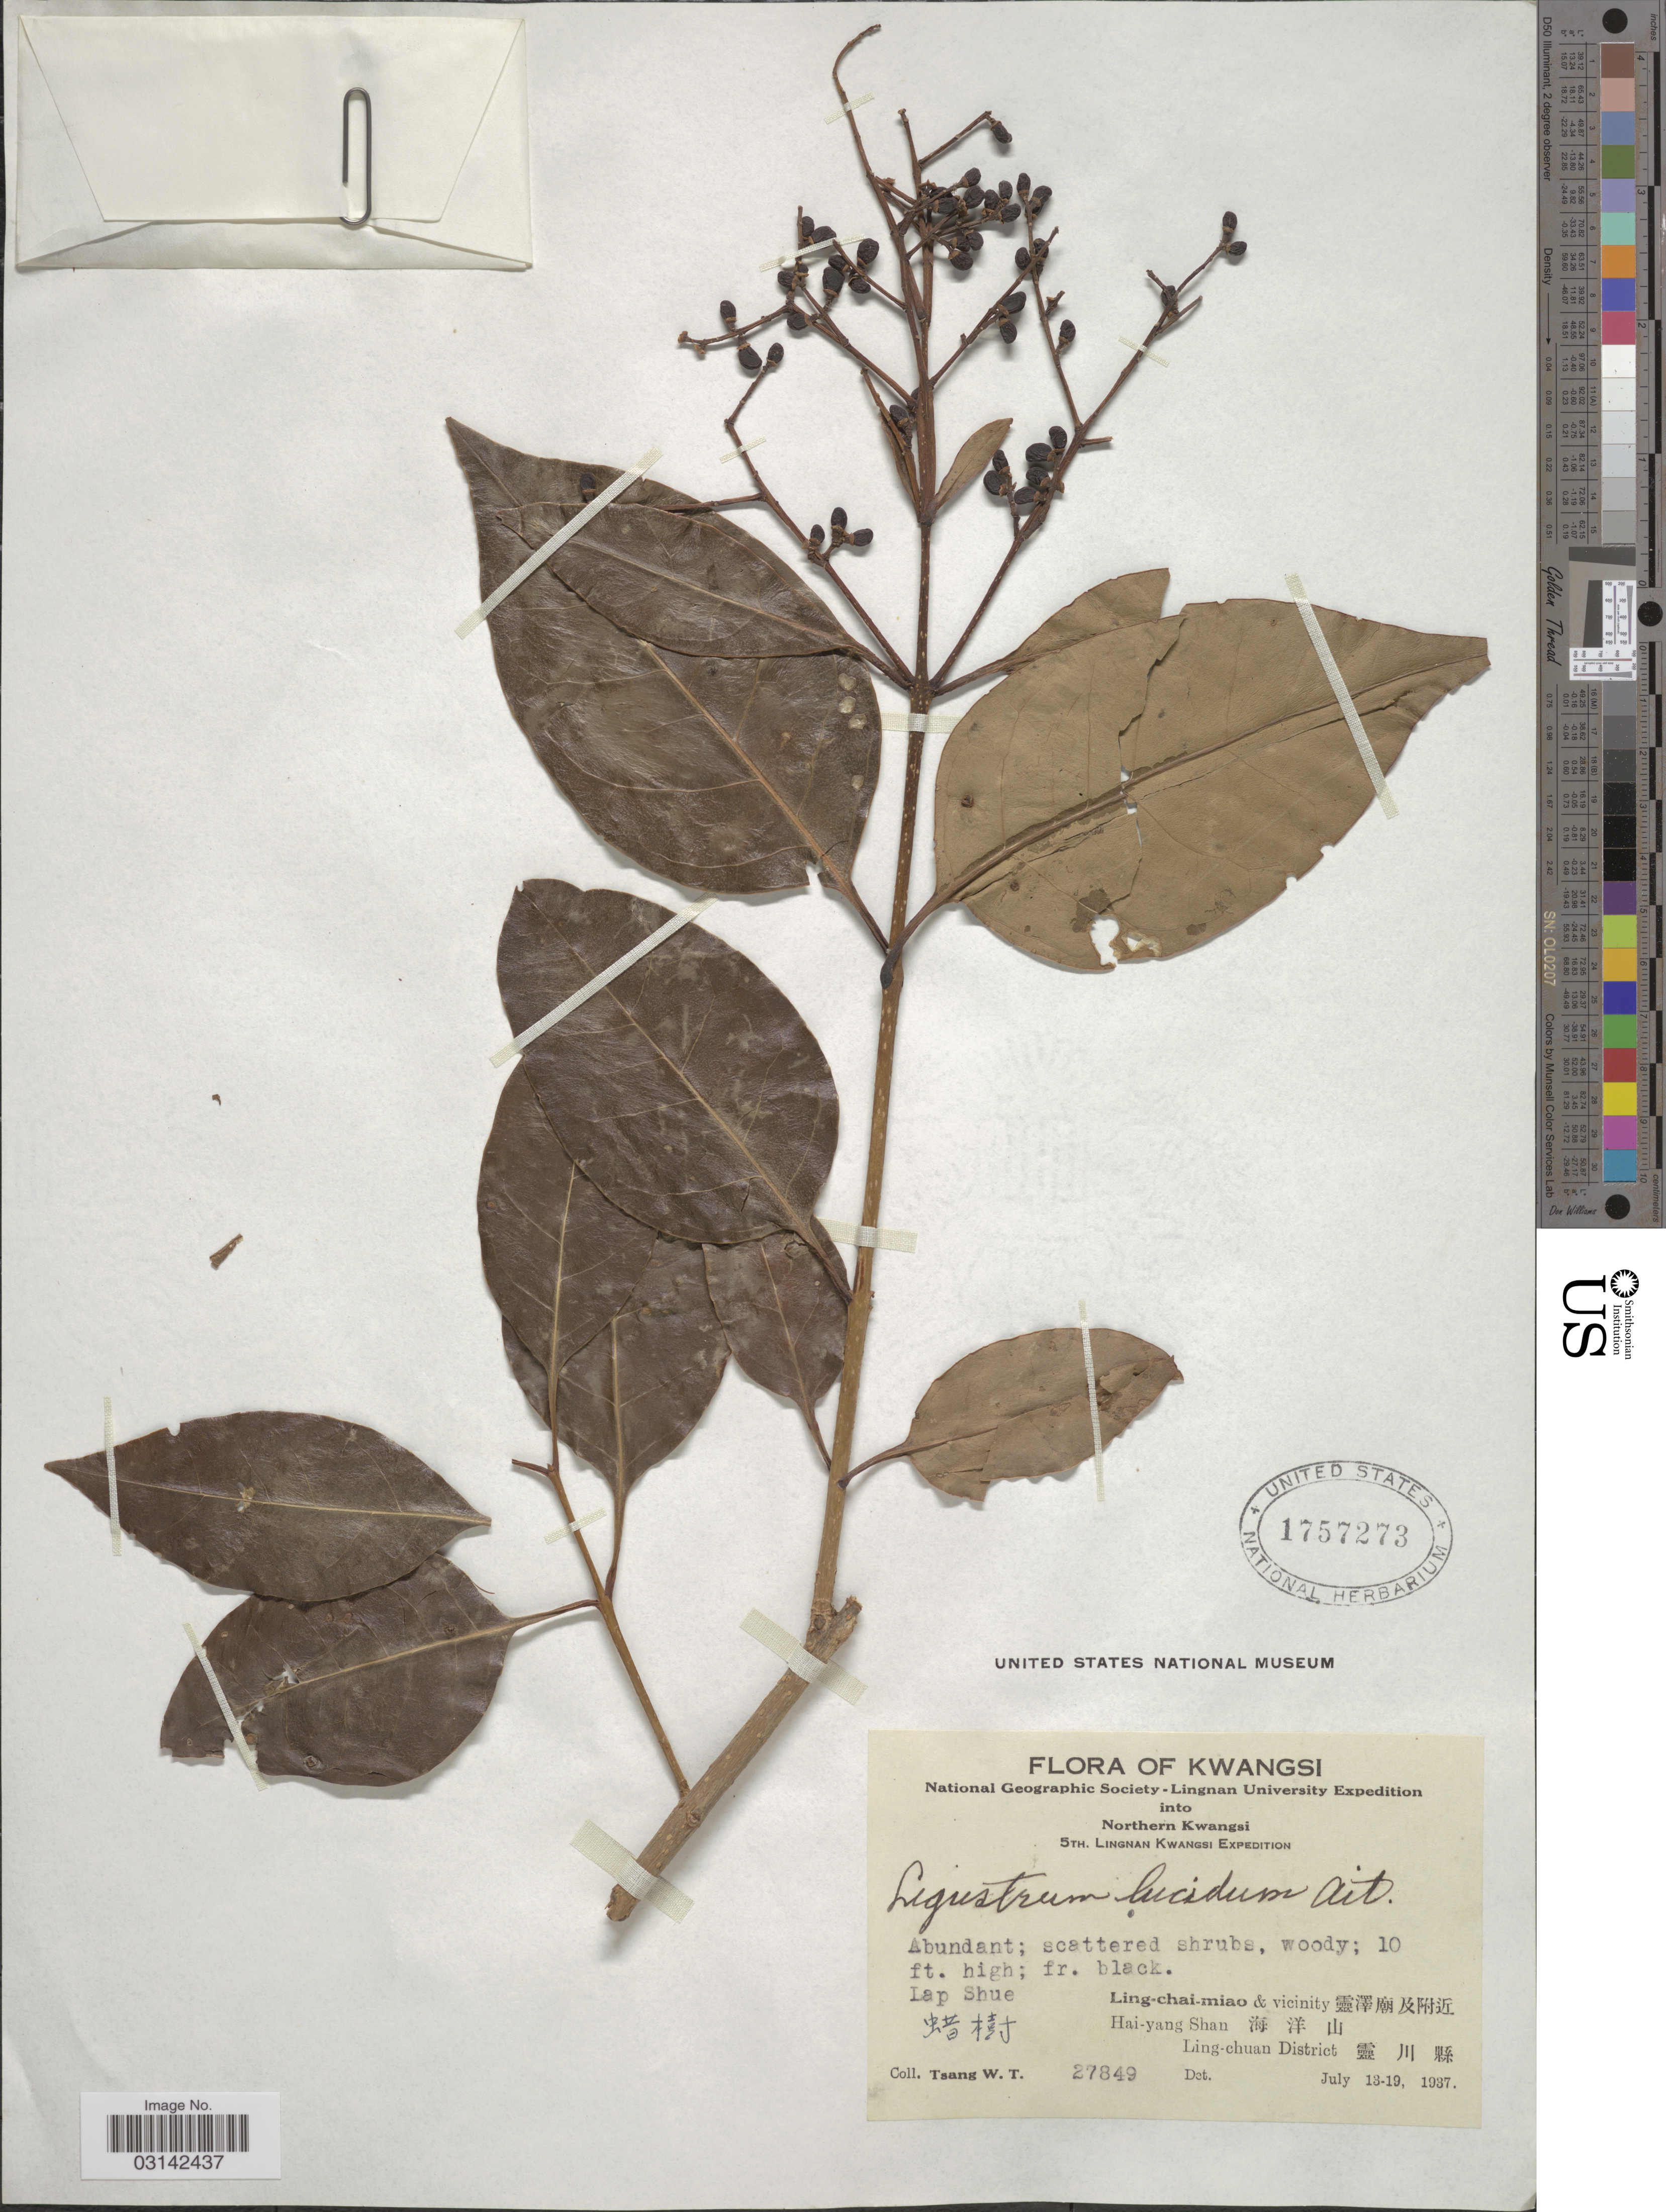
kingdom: Plantae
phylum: Tracheophyta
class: Magnoliopsida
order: Lamiales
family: Oleaceae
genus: Ligustrum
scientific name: Ligustrum lucidum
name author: W.T. Aiton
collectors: W. T. Tsang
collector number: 27849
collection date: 1937-07-13/1937-07-19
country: China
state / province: Guangxi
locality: Kwangsi, Northern Kwangsi. Lap Shue. Ling-chai-miao & vicinity, Hai-yang Shan, Ling-chuan District.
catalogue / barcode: US 1757273